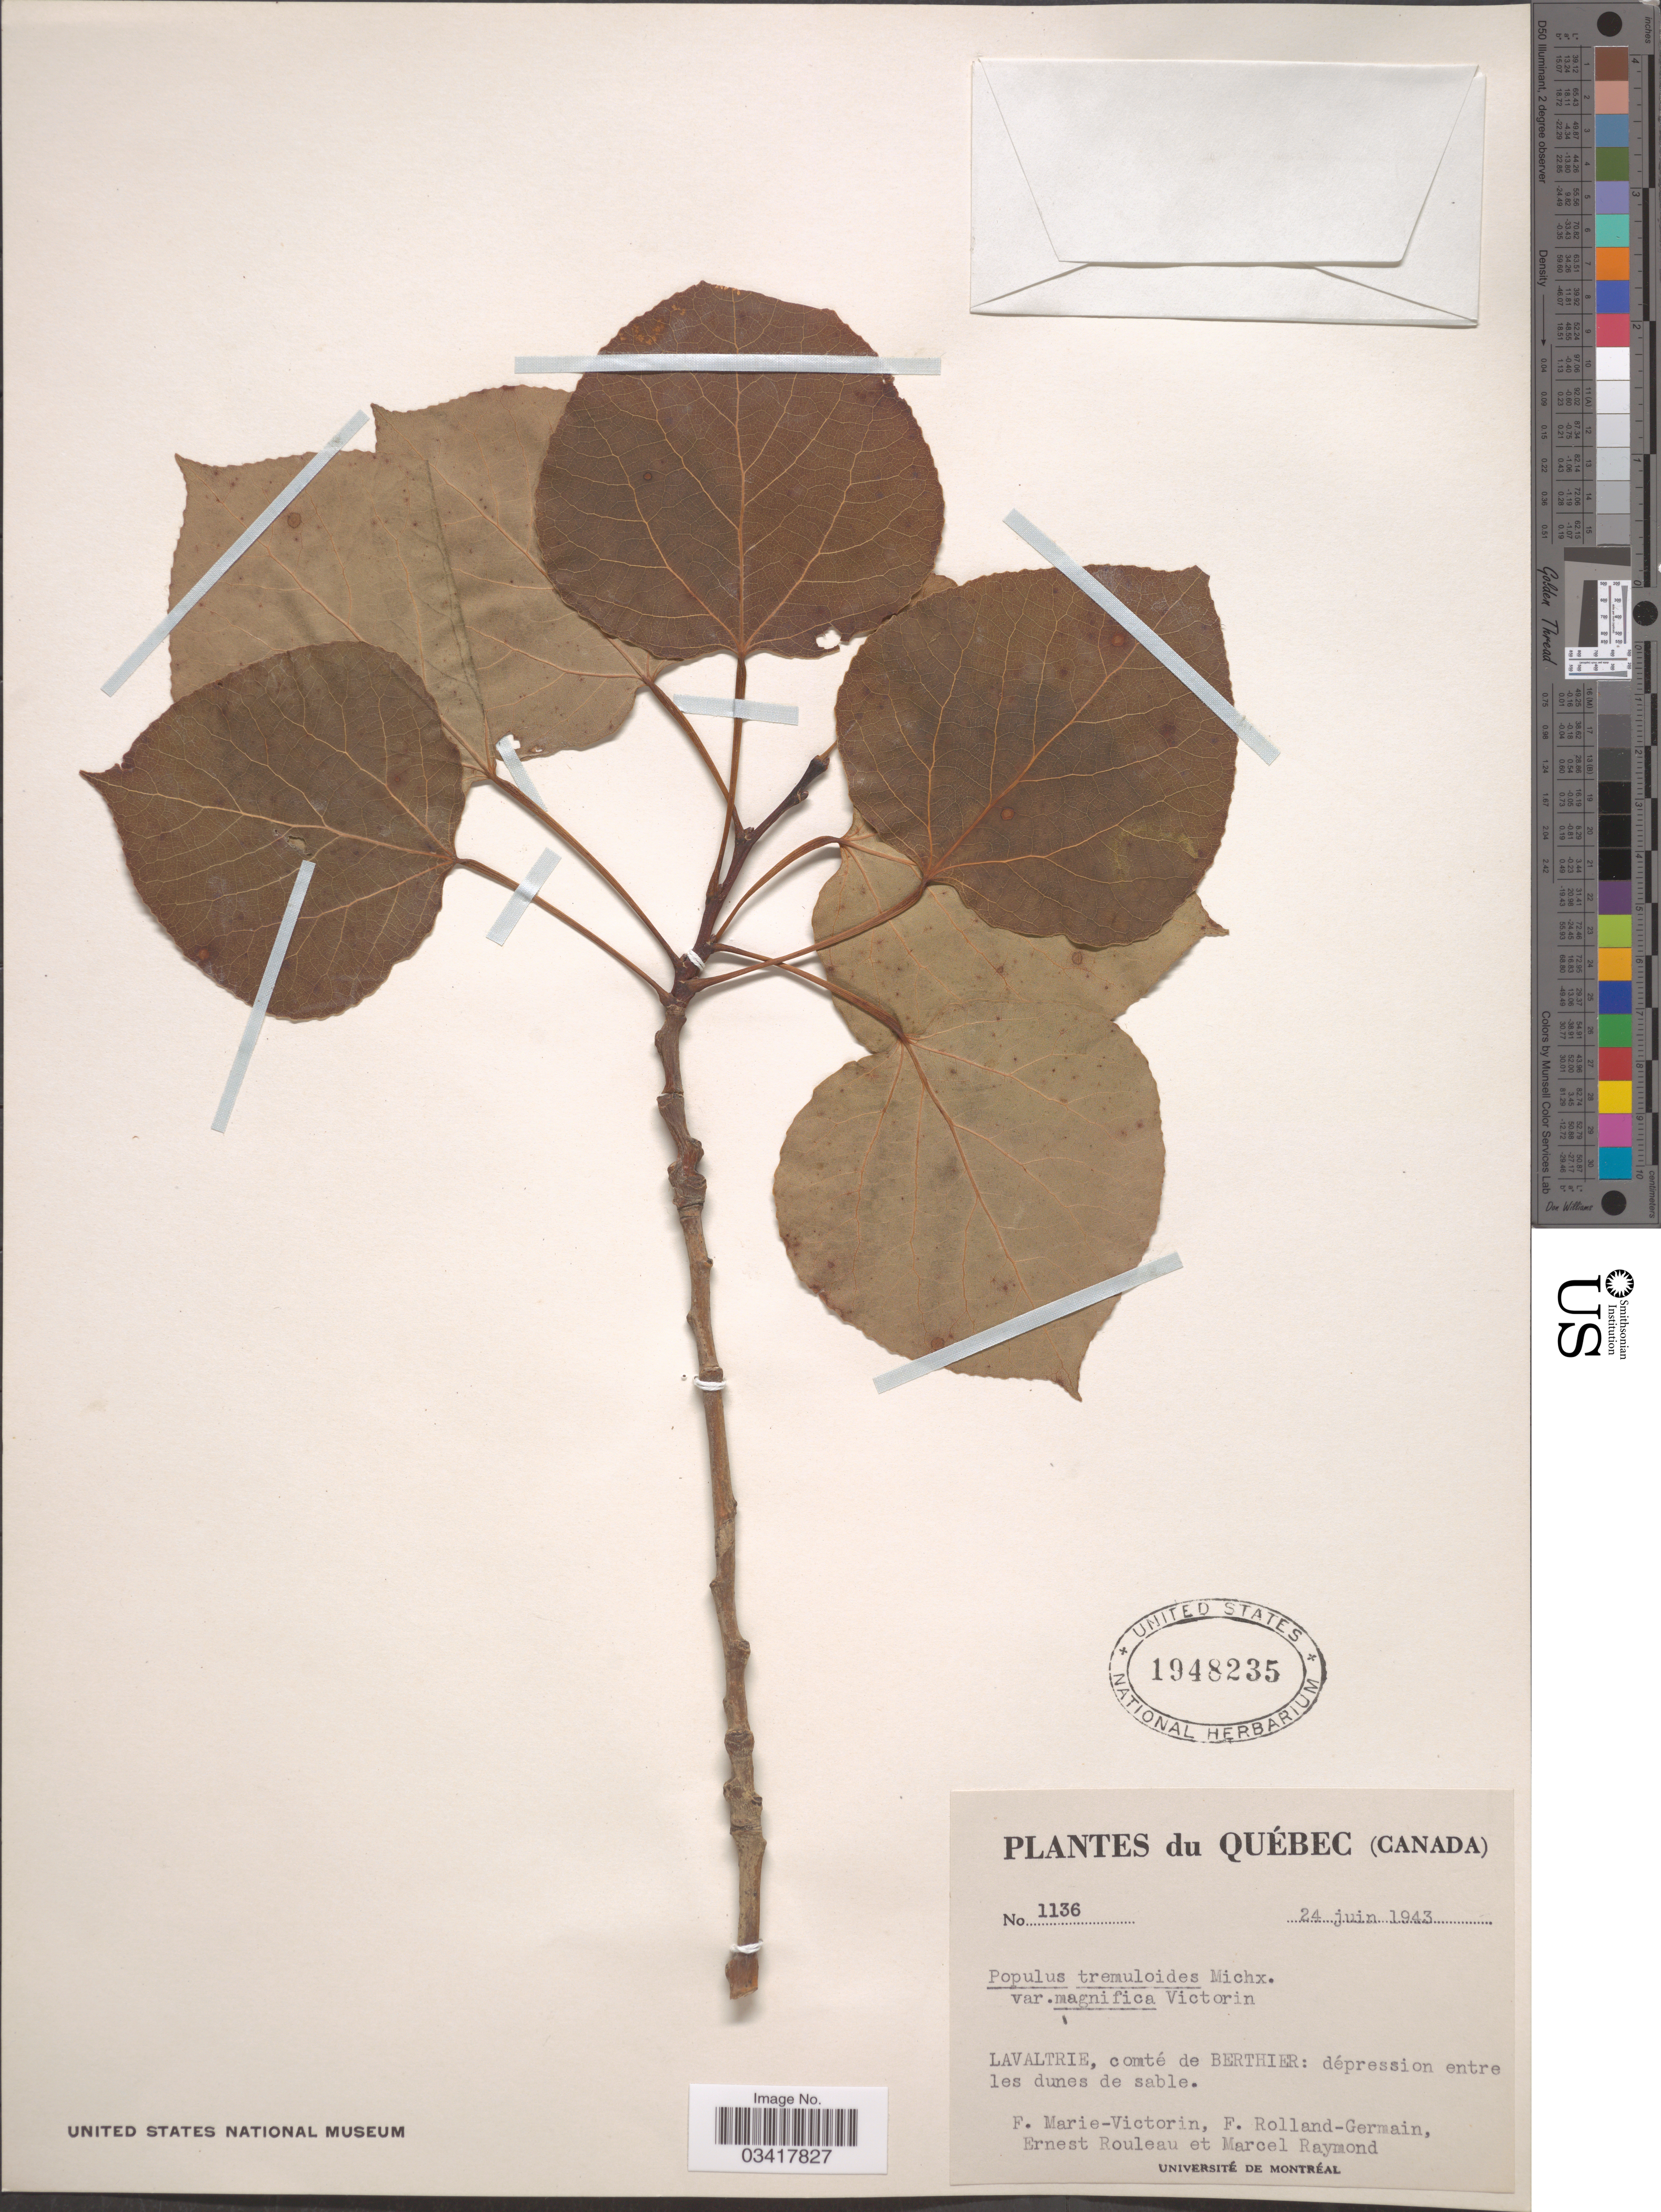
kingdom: Plantae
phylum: Tracheophyta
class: Magnoliopsida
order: Malpighiales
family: Salicaceae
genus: Populus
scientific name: Populus tremuloides var. magnifica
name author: Vict.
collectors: F. Marie-Victorin, Rolland-Germain, E. Rouleau & M. Raymond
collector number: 1136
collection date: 1943-06-24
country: Canada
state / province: Quebec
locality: Lavaltrie, comté de Berthier: dépression entre les dunes de sable.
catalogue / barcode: US 1948235